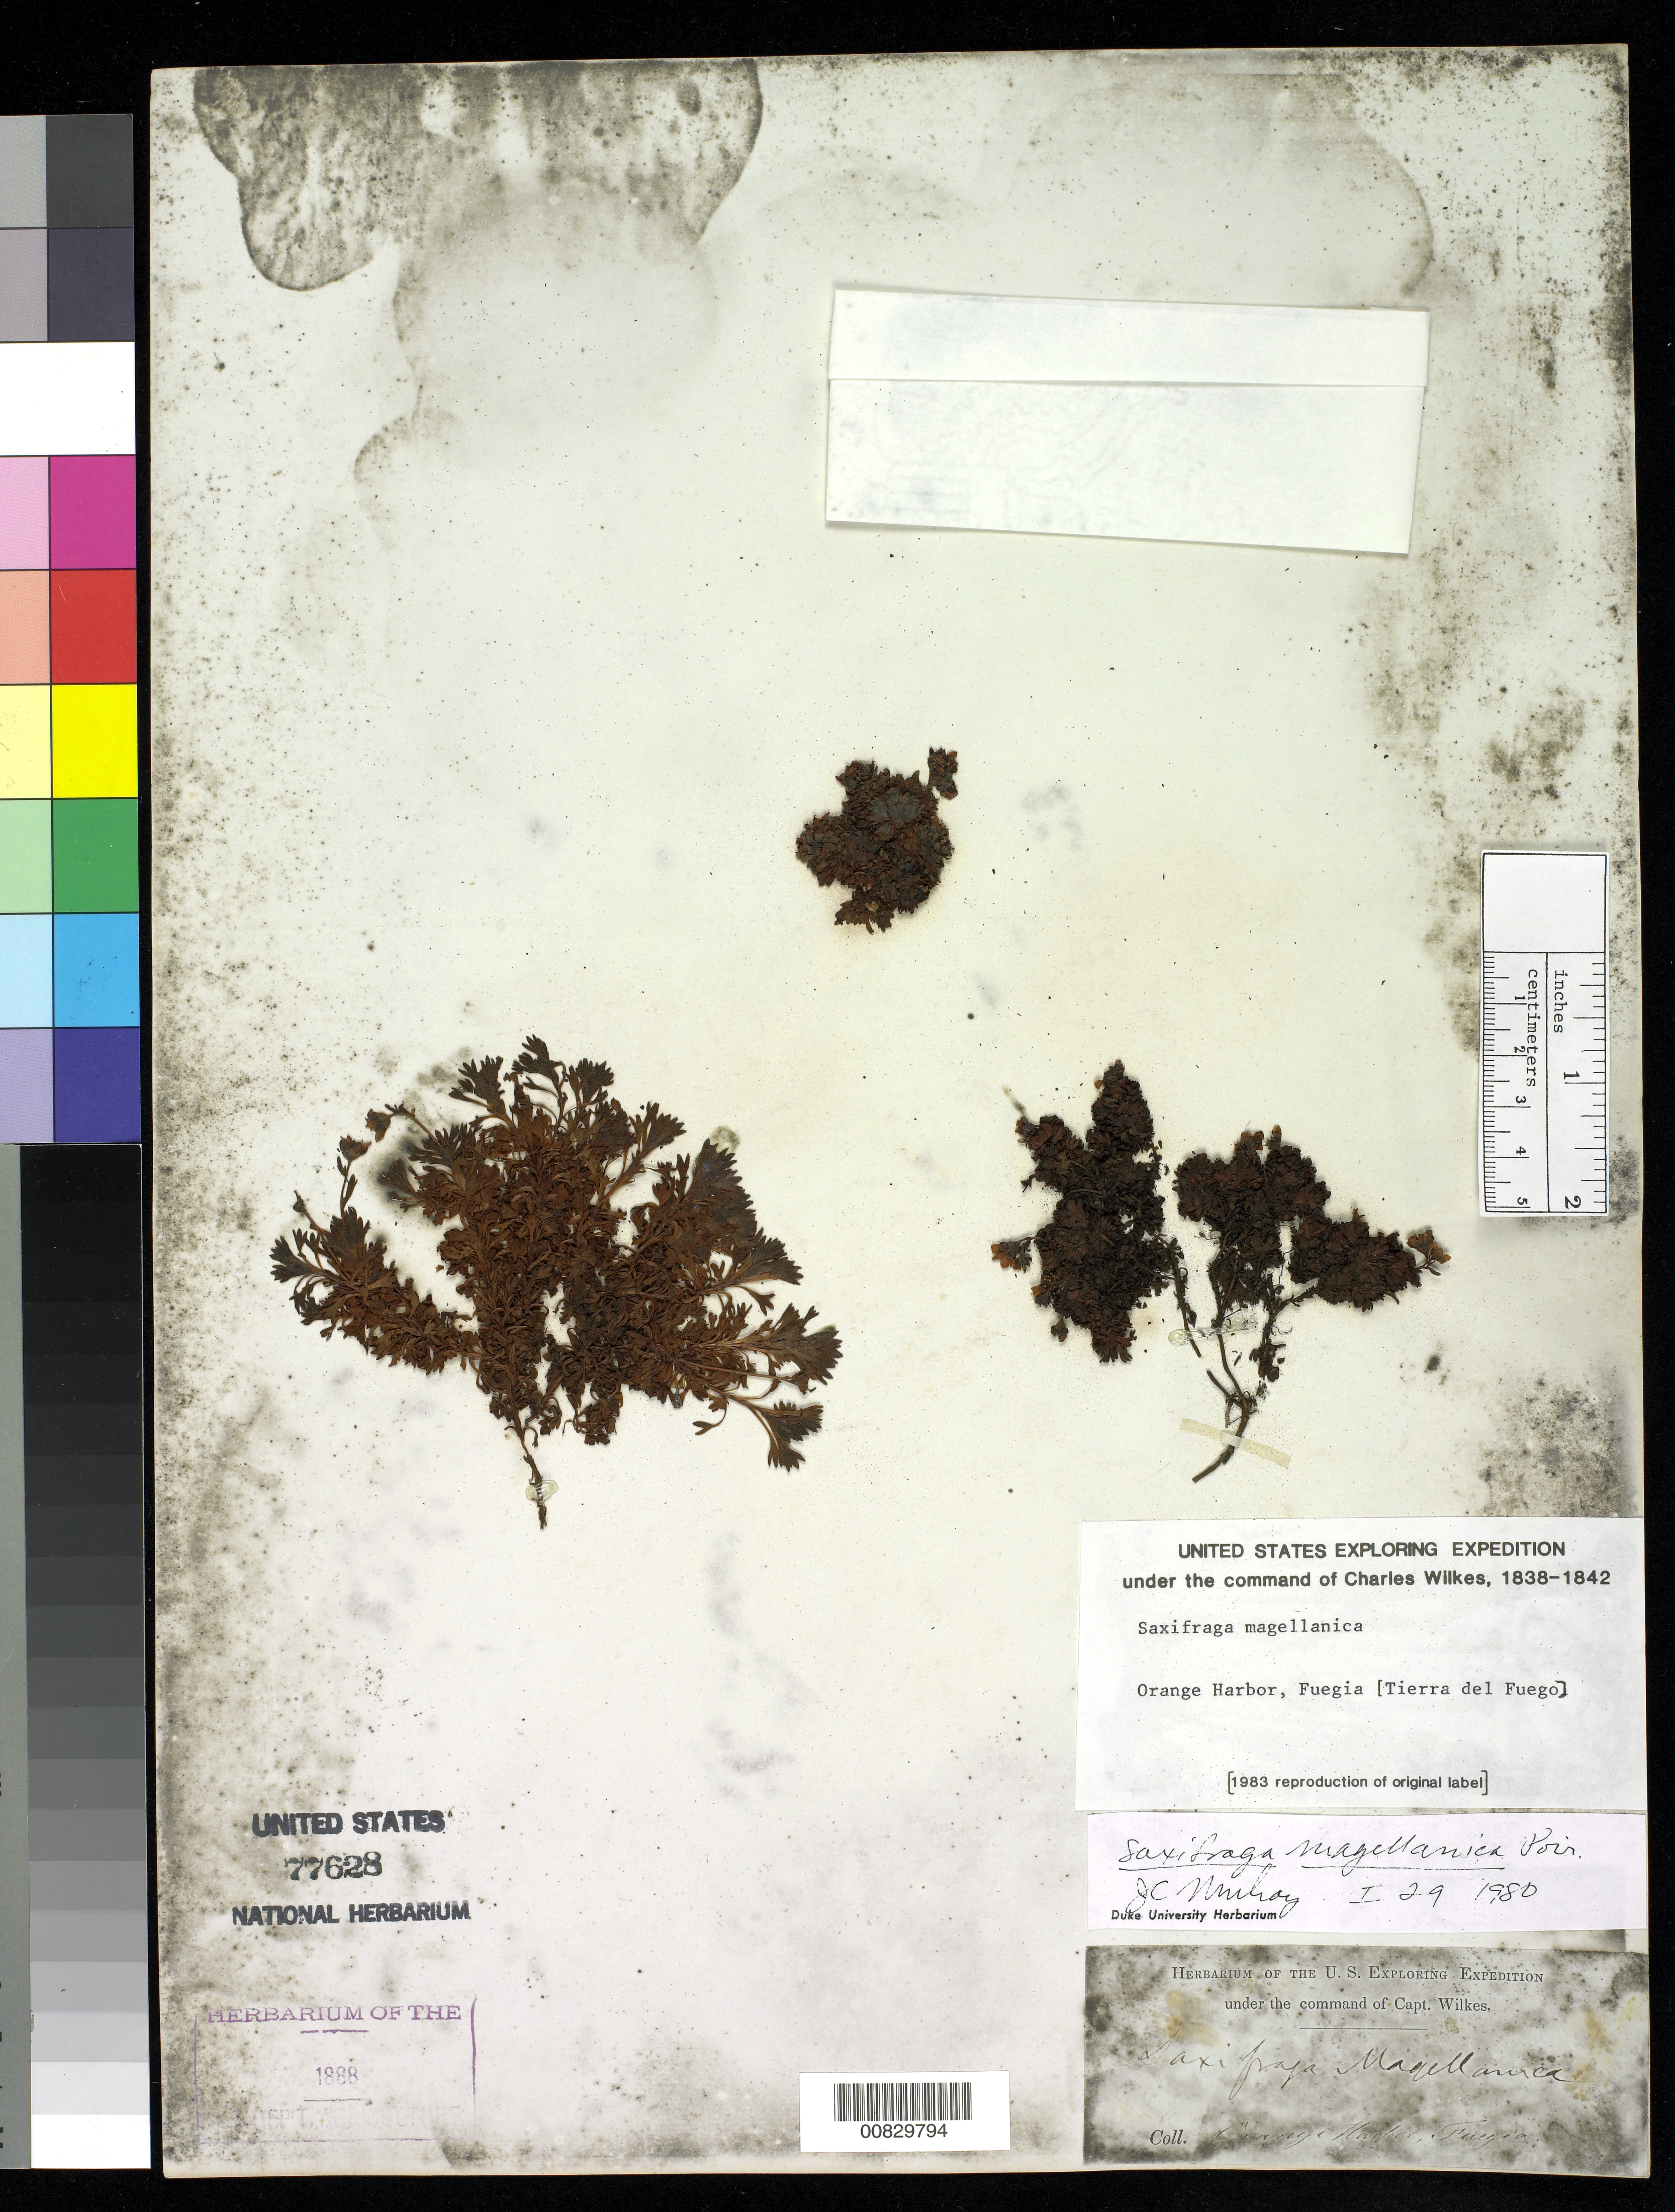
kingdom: Plantae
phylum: Tracheophyta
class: Magnoliopsida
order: Saxifragales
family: Saxifragaceae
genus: Saxifraga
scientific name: Saxifraga magellanica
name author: Poir.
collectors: Wilkes Explor. Exped.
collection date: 1838/1842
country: Argentina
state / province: Tierra del Fuego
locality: Orange Harbor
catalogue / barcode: US 77628